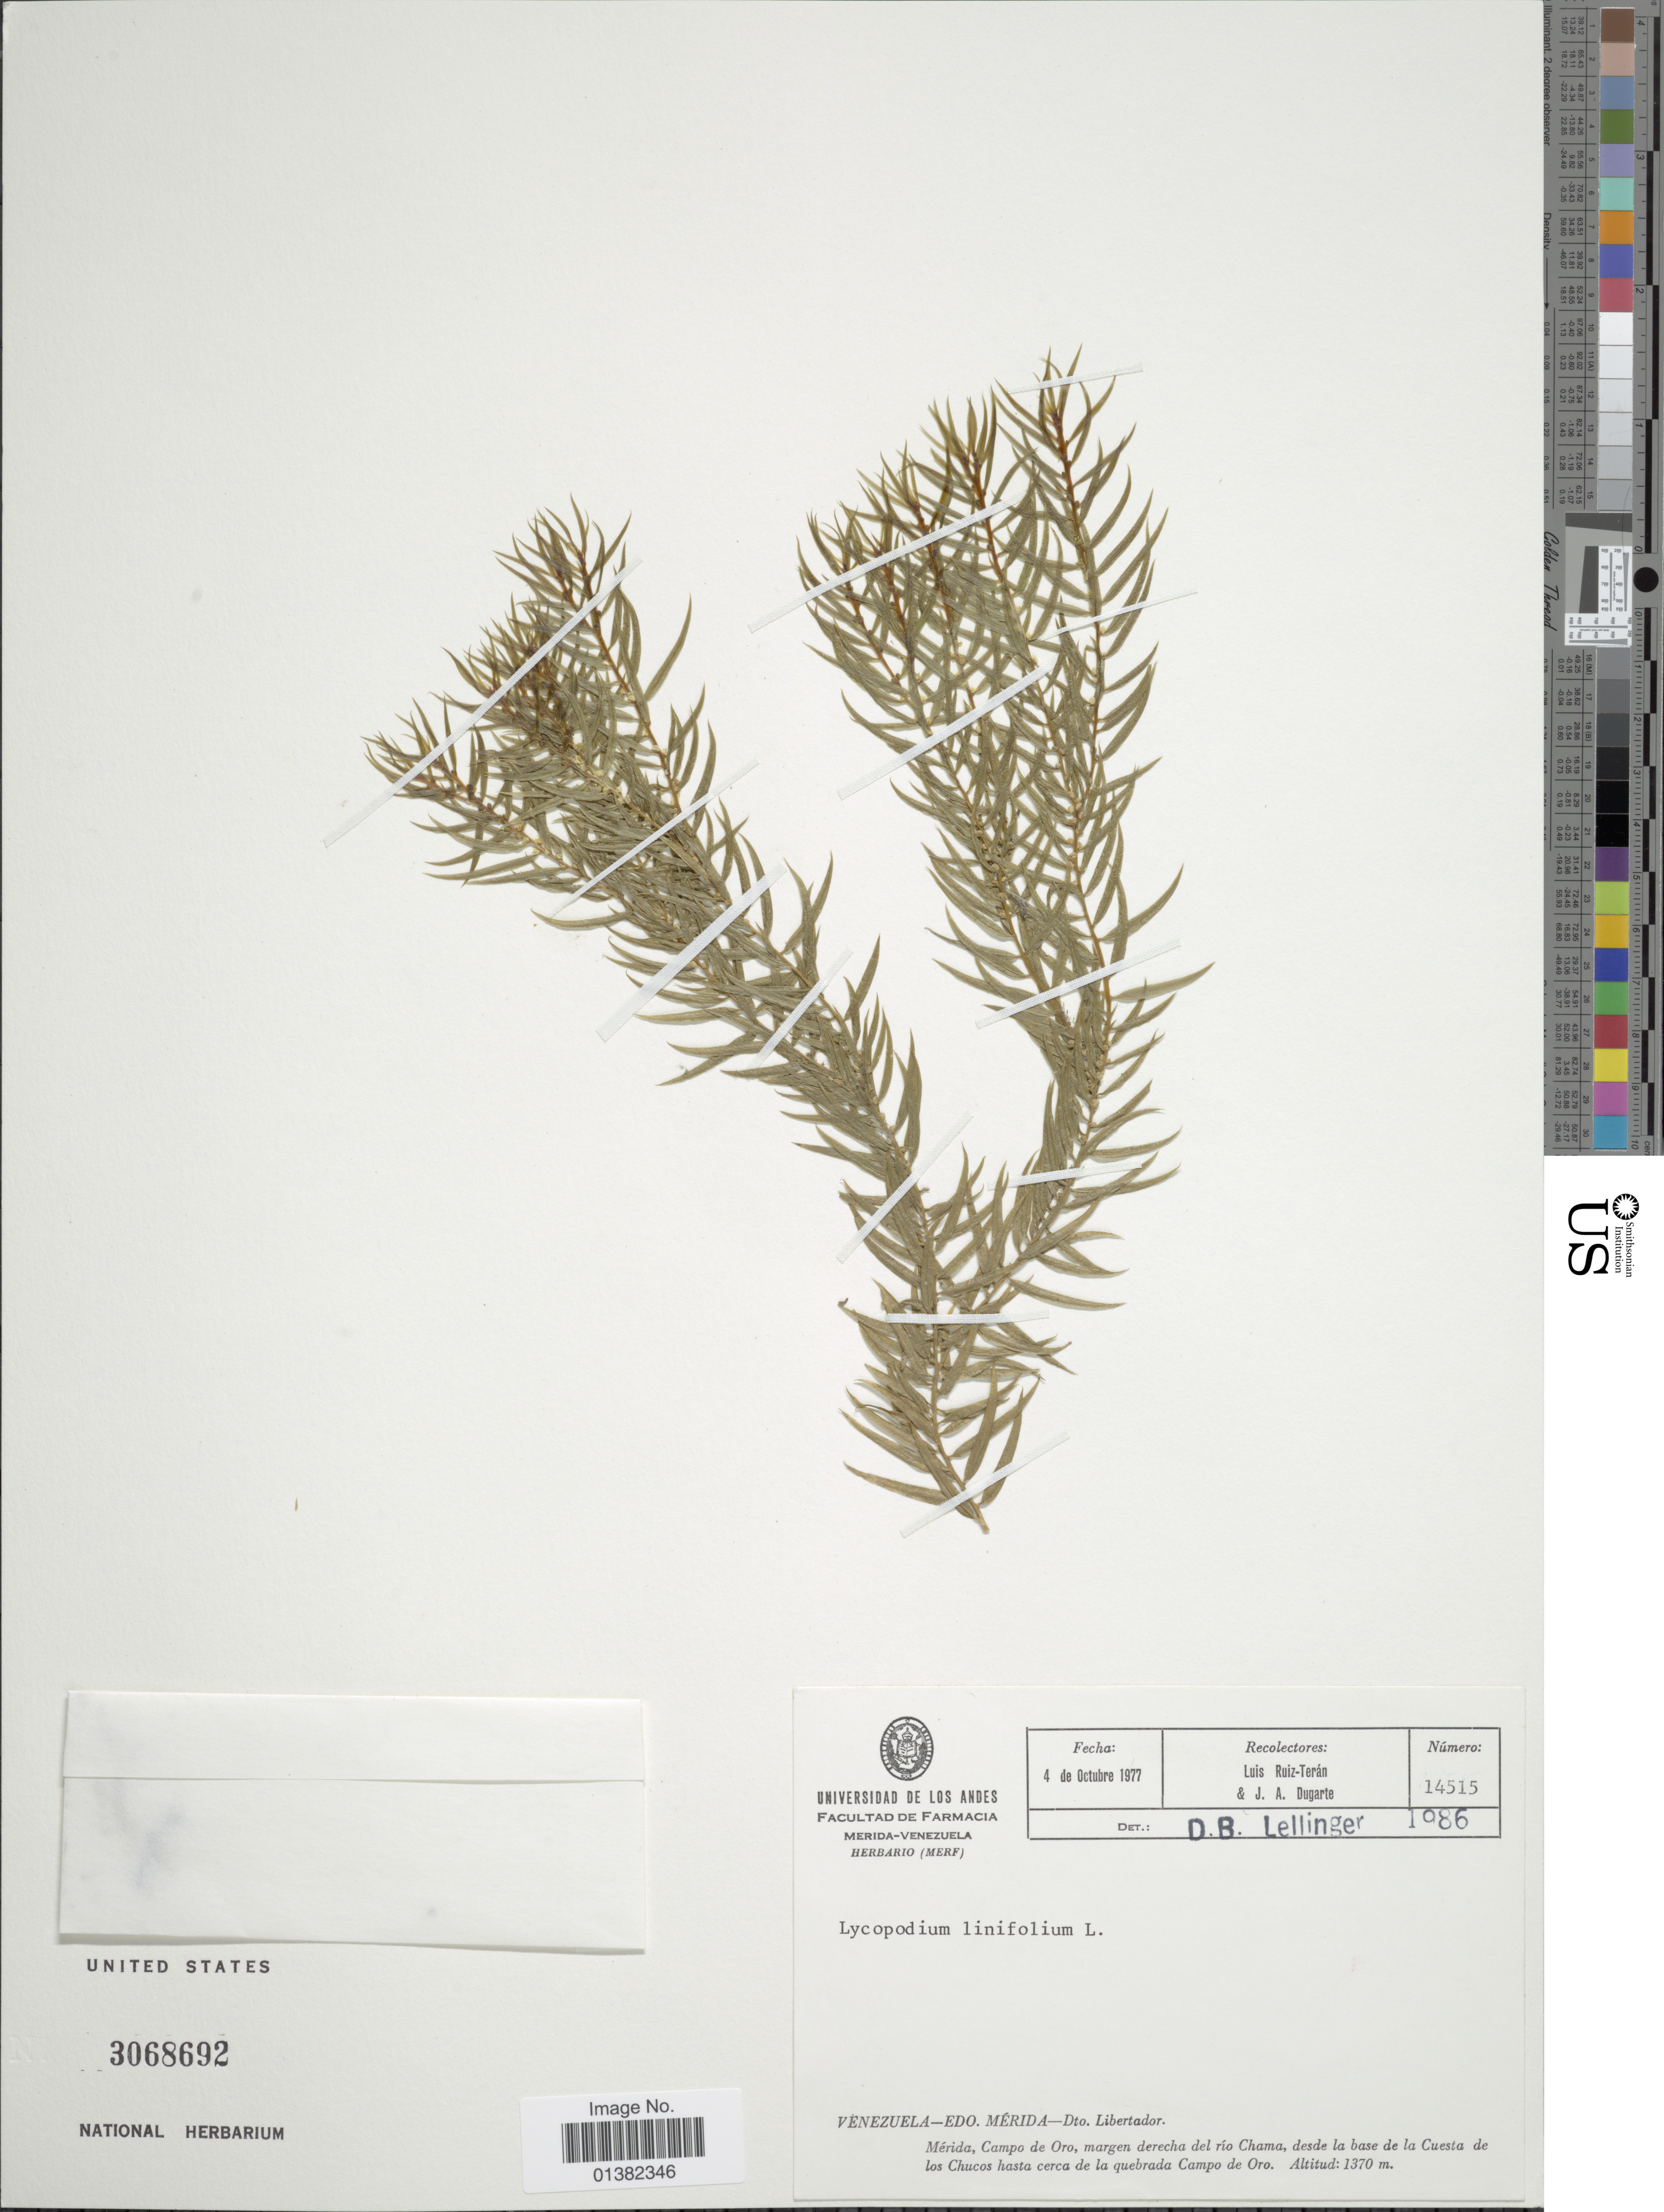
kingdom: Plantae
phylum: Tracheophyta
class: Lycopodiopsida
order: Lycopodiales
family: Lycopodiaceae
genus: Phlegmariurus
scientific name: Phlegmariurus linifolius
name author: (L.) B. Øllg.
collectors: L. E. Ruíz-Terán & J. Dugarte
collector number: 14515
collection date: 1977-10-04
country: Venezuela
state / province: Mérida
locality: Dto. Libertador. Mérida, Campo de Oro, margen derecha del río Chama, desde la base de la Cuesta de los Chucos hasta cerca de la quebrada Campo de Oro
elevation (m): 1370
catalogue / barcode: US 3068692